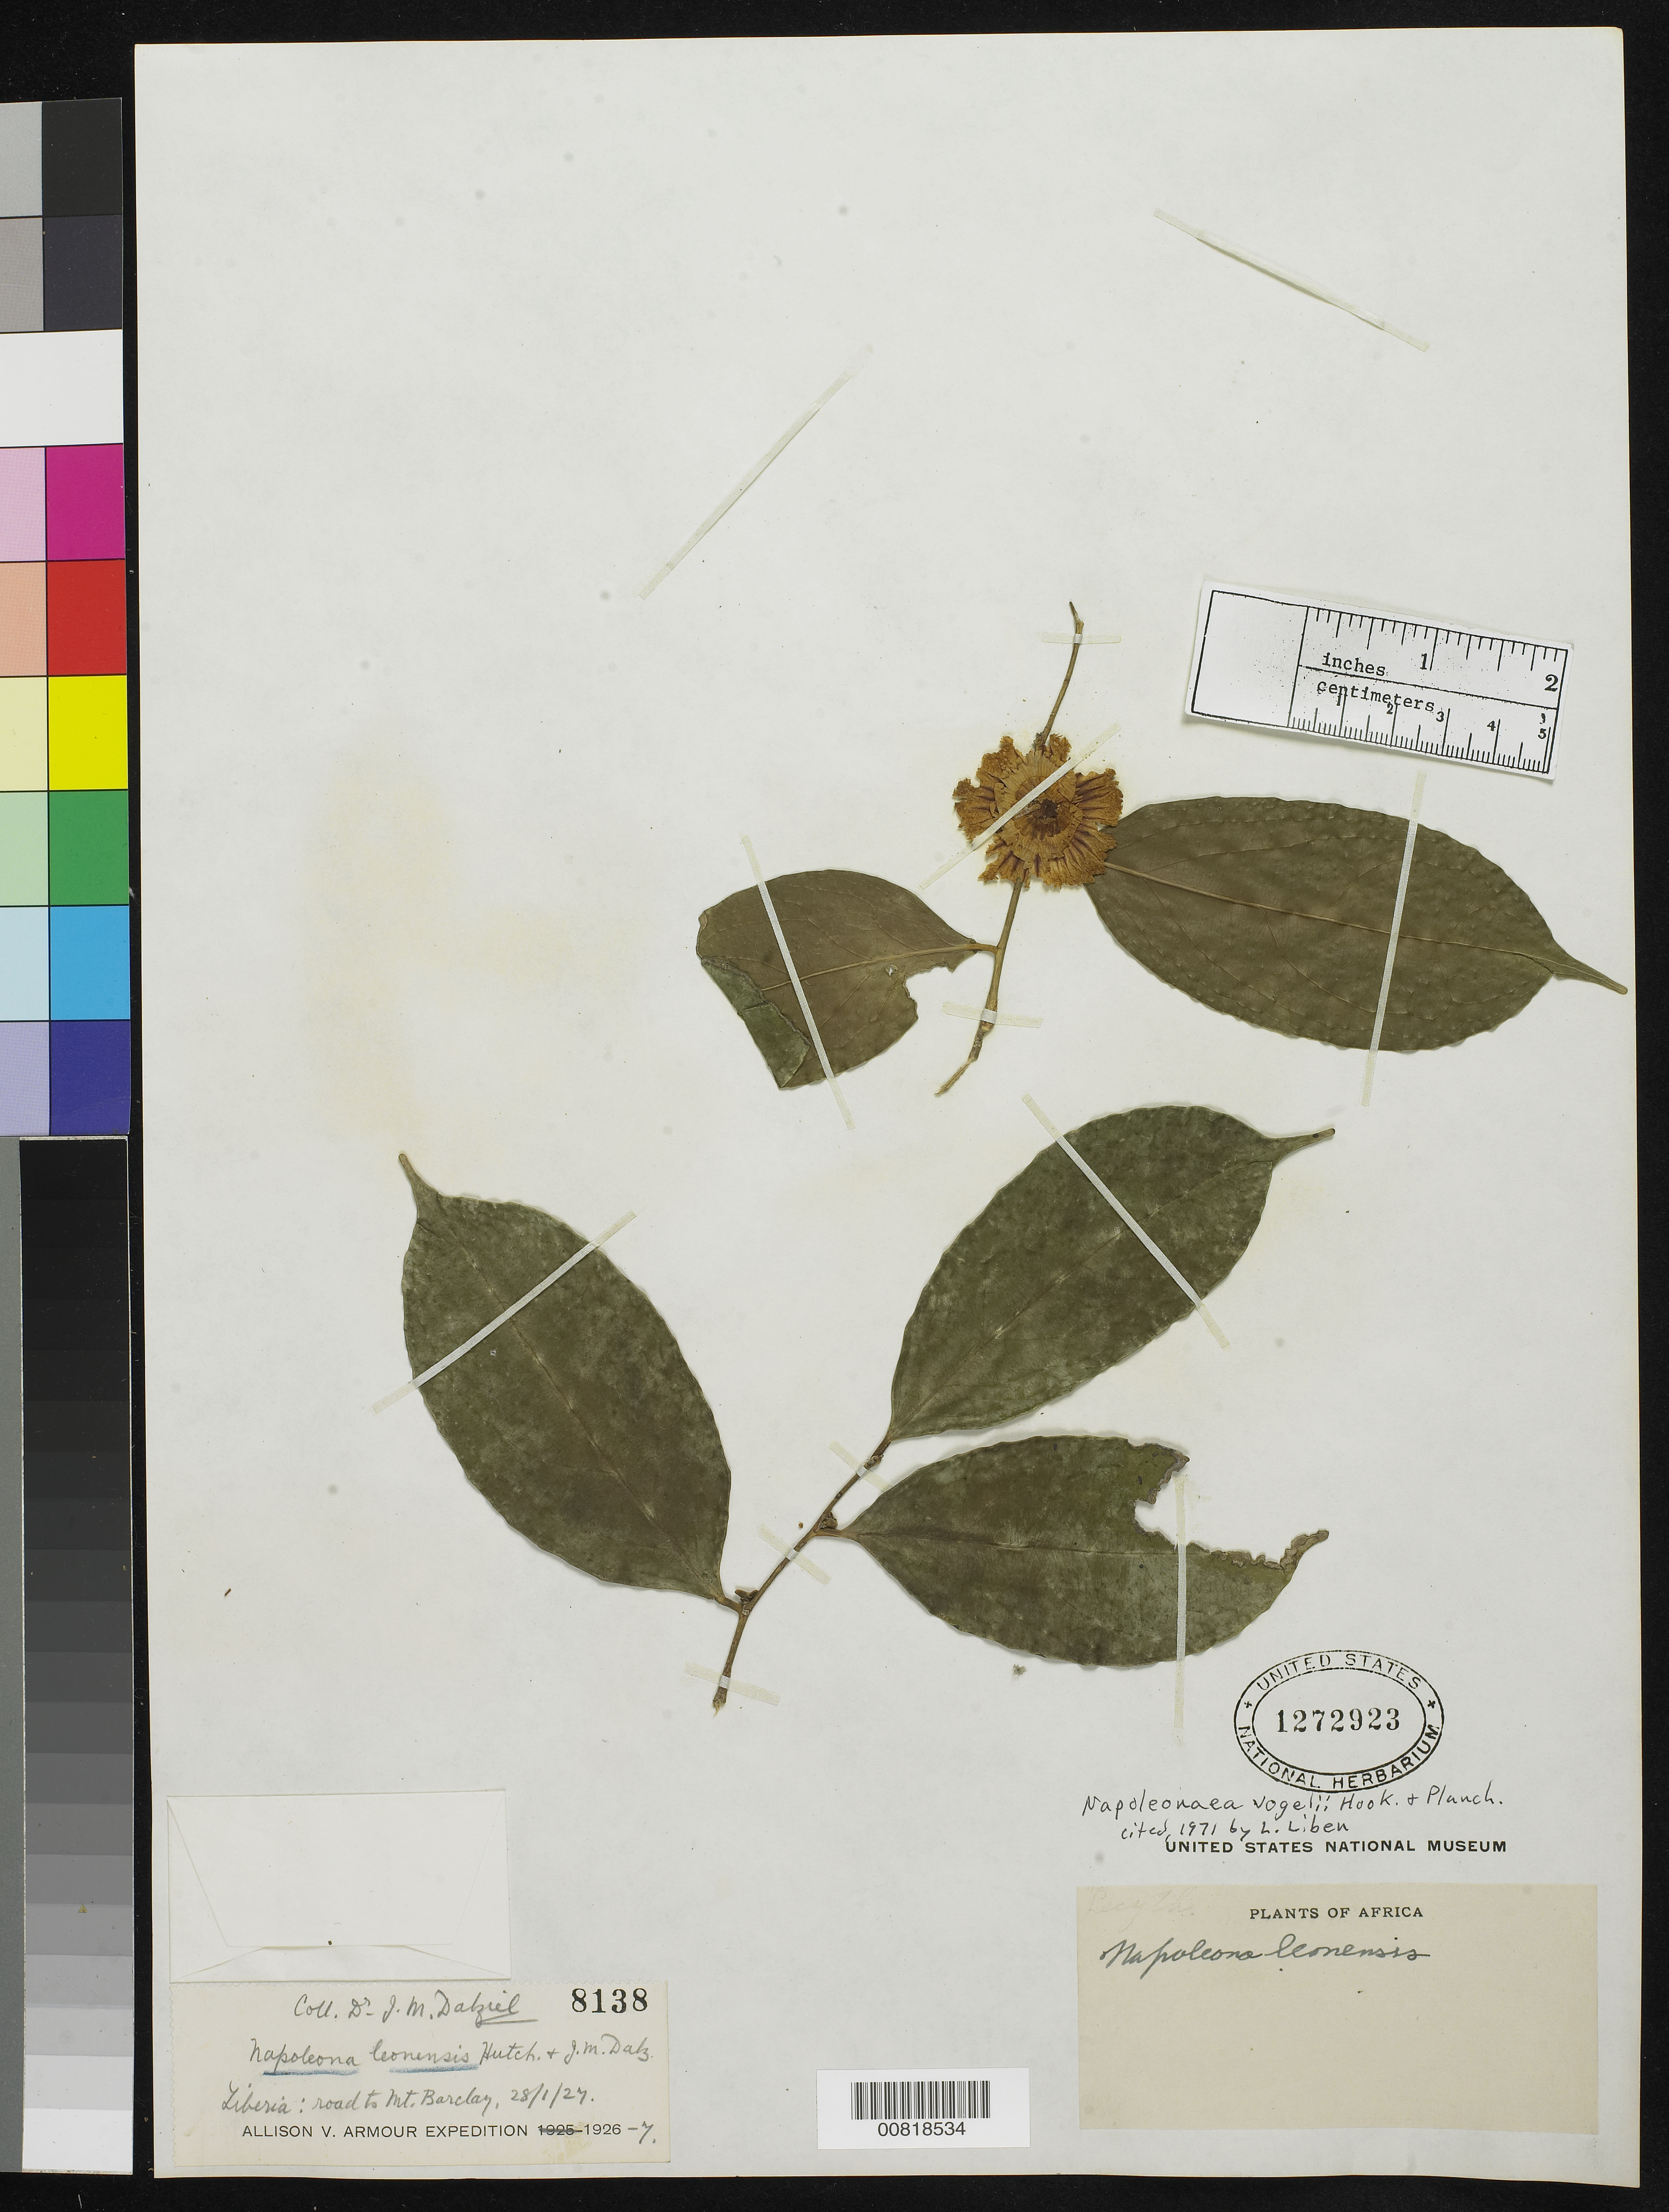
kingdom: Plantae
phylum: Tracheophyta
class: Magnoliopsida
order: Ericales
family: Lecythidaceae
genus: Napoleonaea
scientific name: Napoleonaea vogelii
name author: Hook. & Planch.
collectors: J. Dalziel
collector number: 8138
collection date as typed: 28 Jan 1927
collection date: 1927-01-28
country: Liberia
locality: road to Mt. Barclay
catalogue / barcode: US 1272923